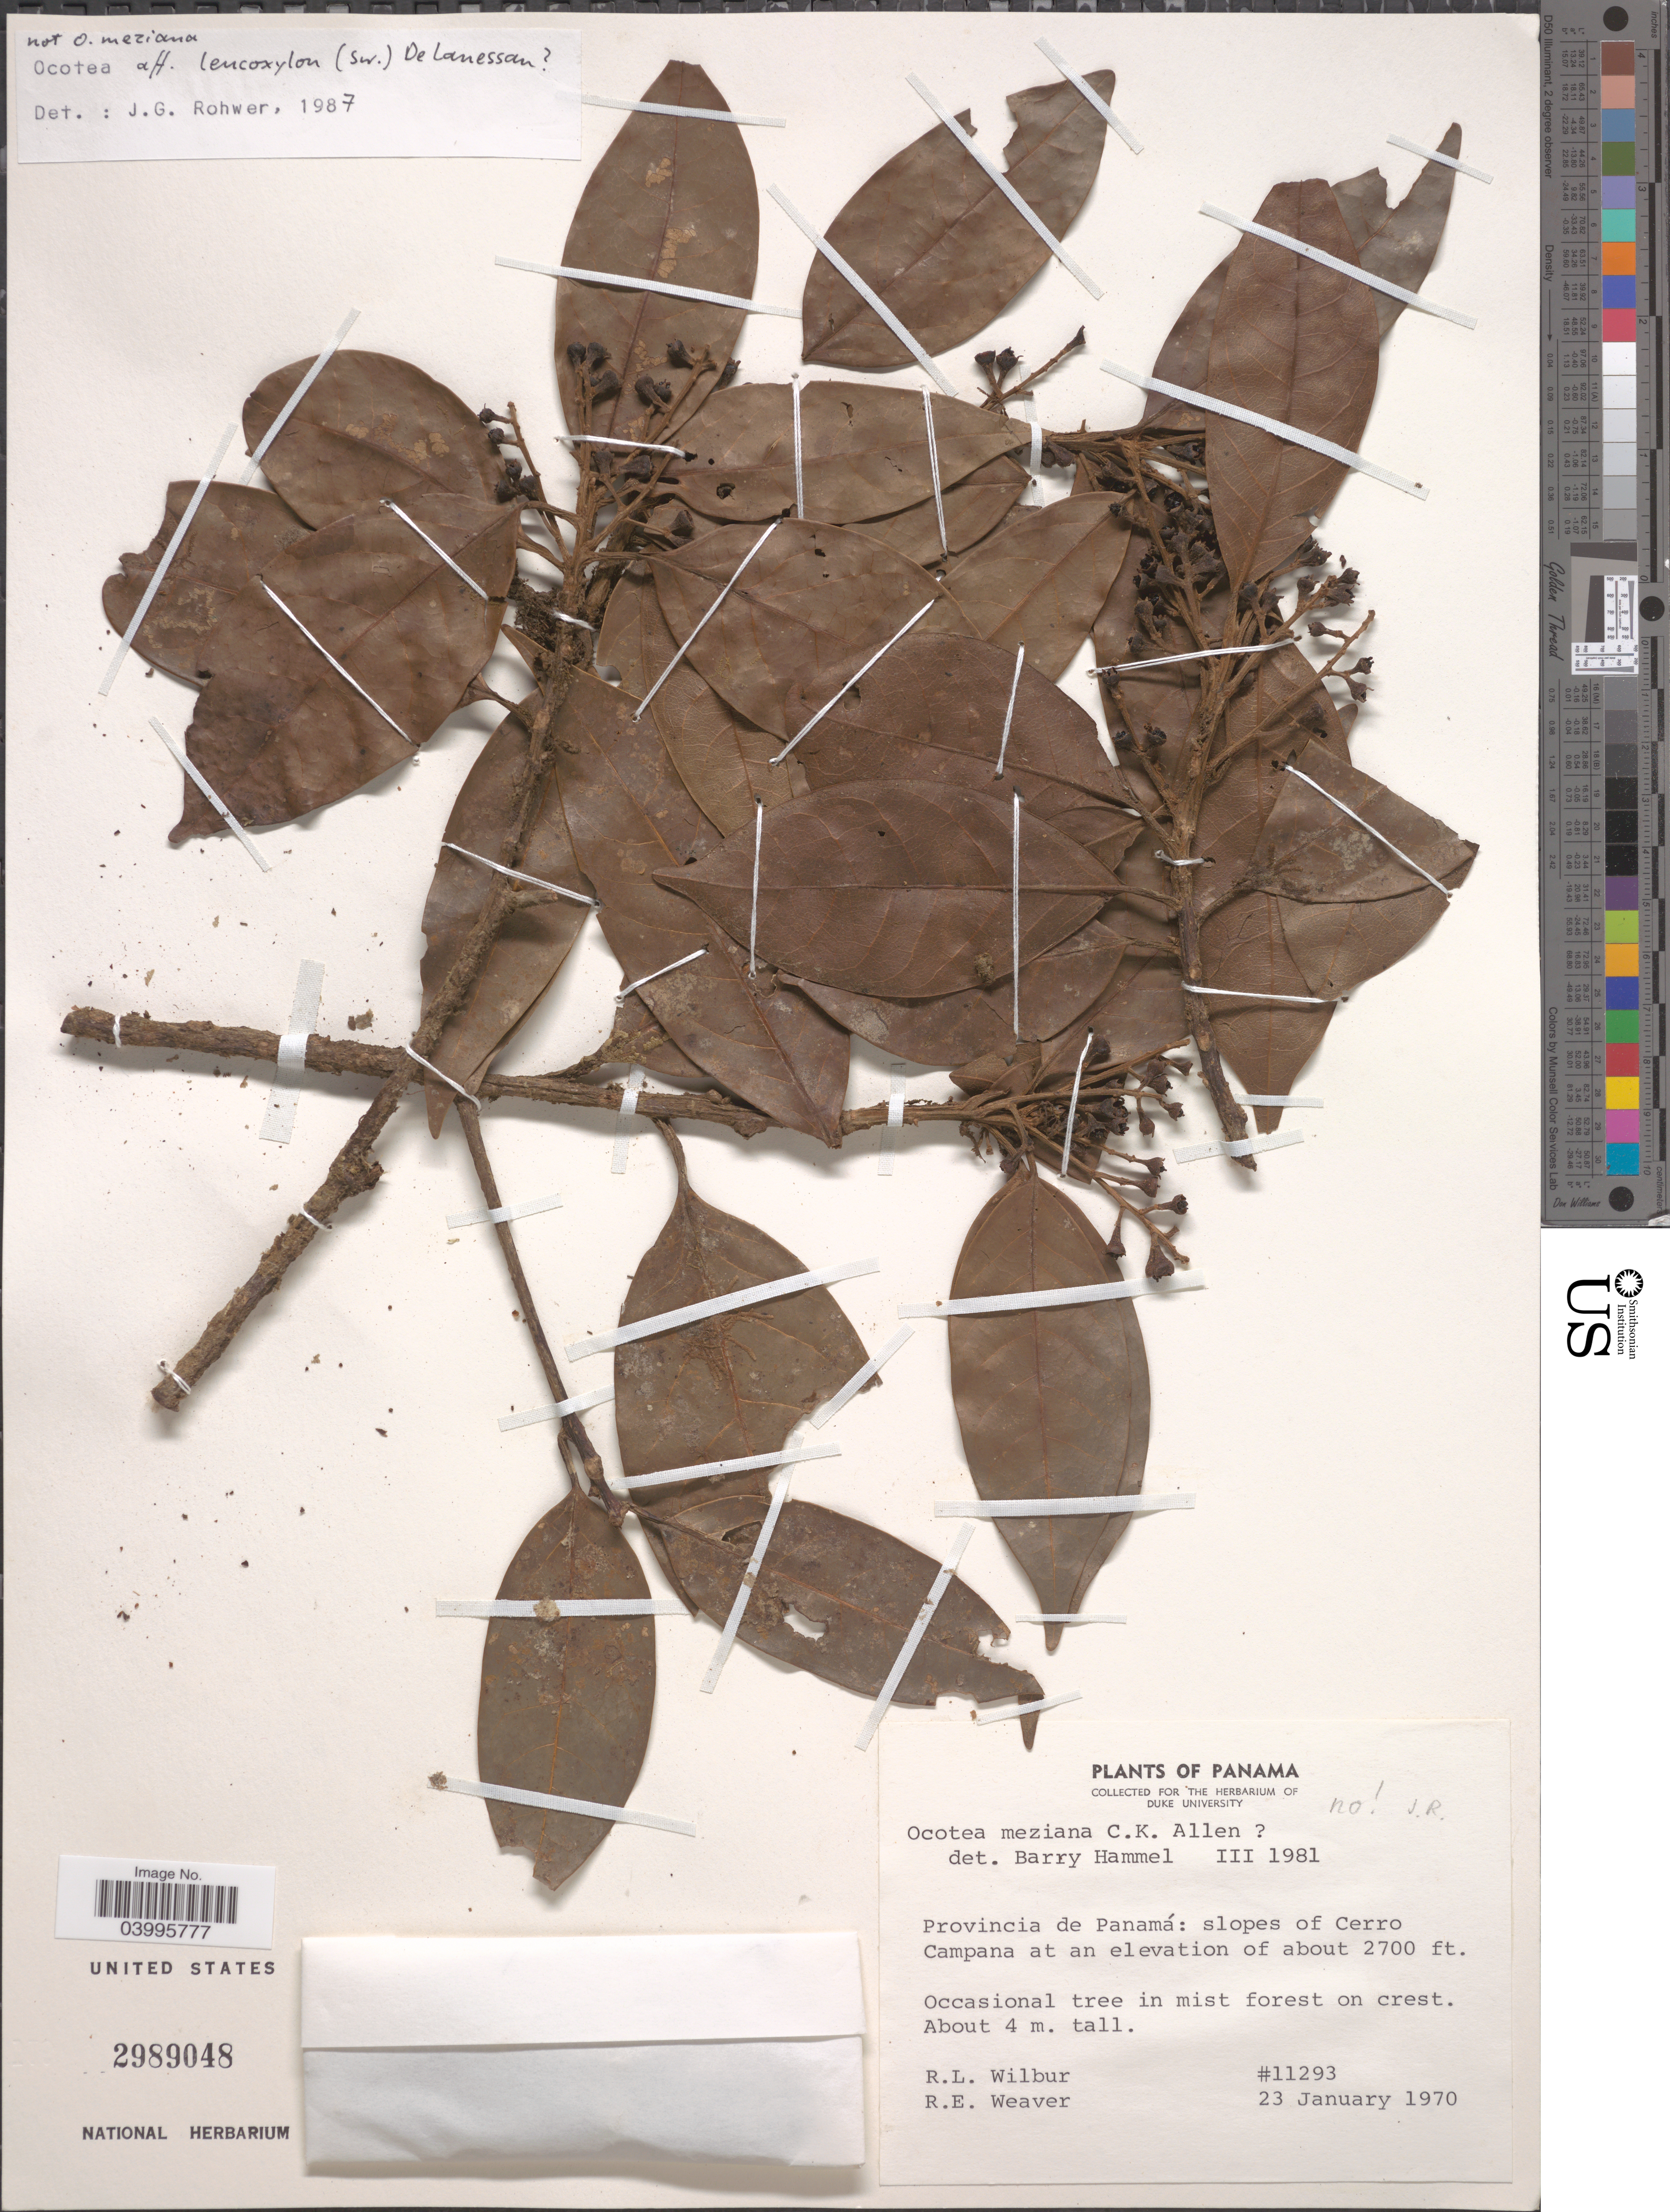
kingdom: Plantae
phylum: Tracheophyta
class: Magnoliopsida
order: Laurales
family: Lauraceae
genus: Ocotea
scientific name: Ocotea leucoxylon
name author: (Sw.) Laness.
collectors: R. L. Wilbur & R. E. Weaver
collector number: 11293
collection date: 1970-01-23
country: Panama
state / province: Panamá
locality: Slopes of Cerro Campana.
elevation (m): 823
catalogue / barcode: US 2989048